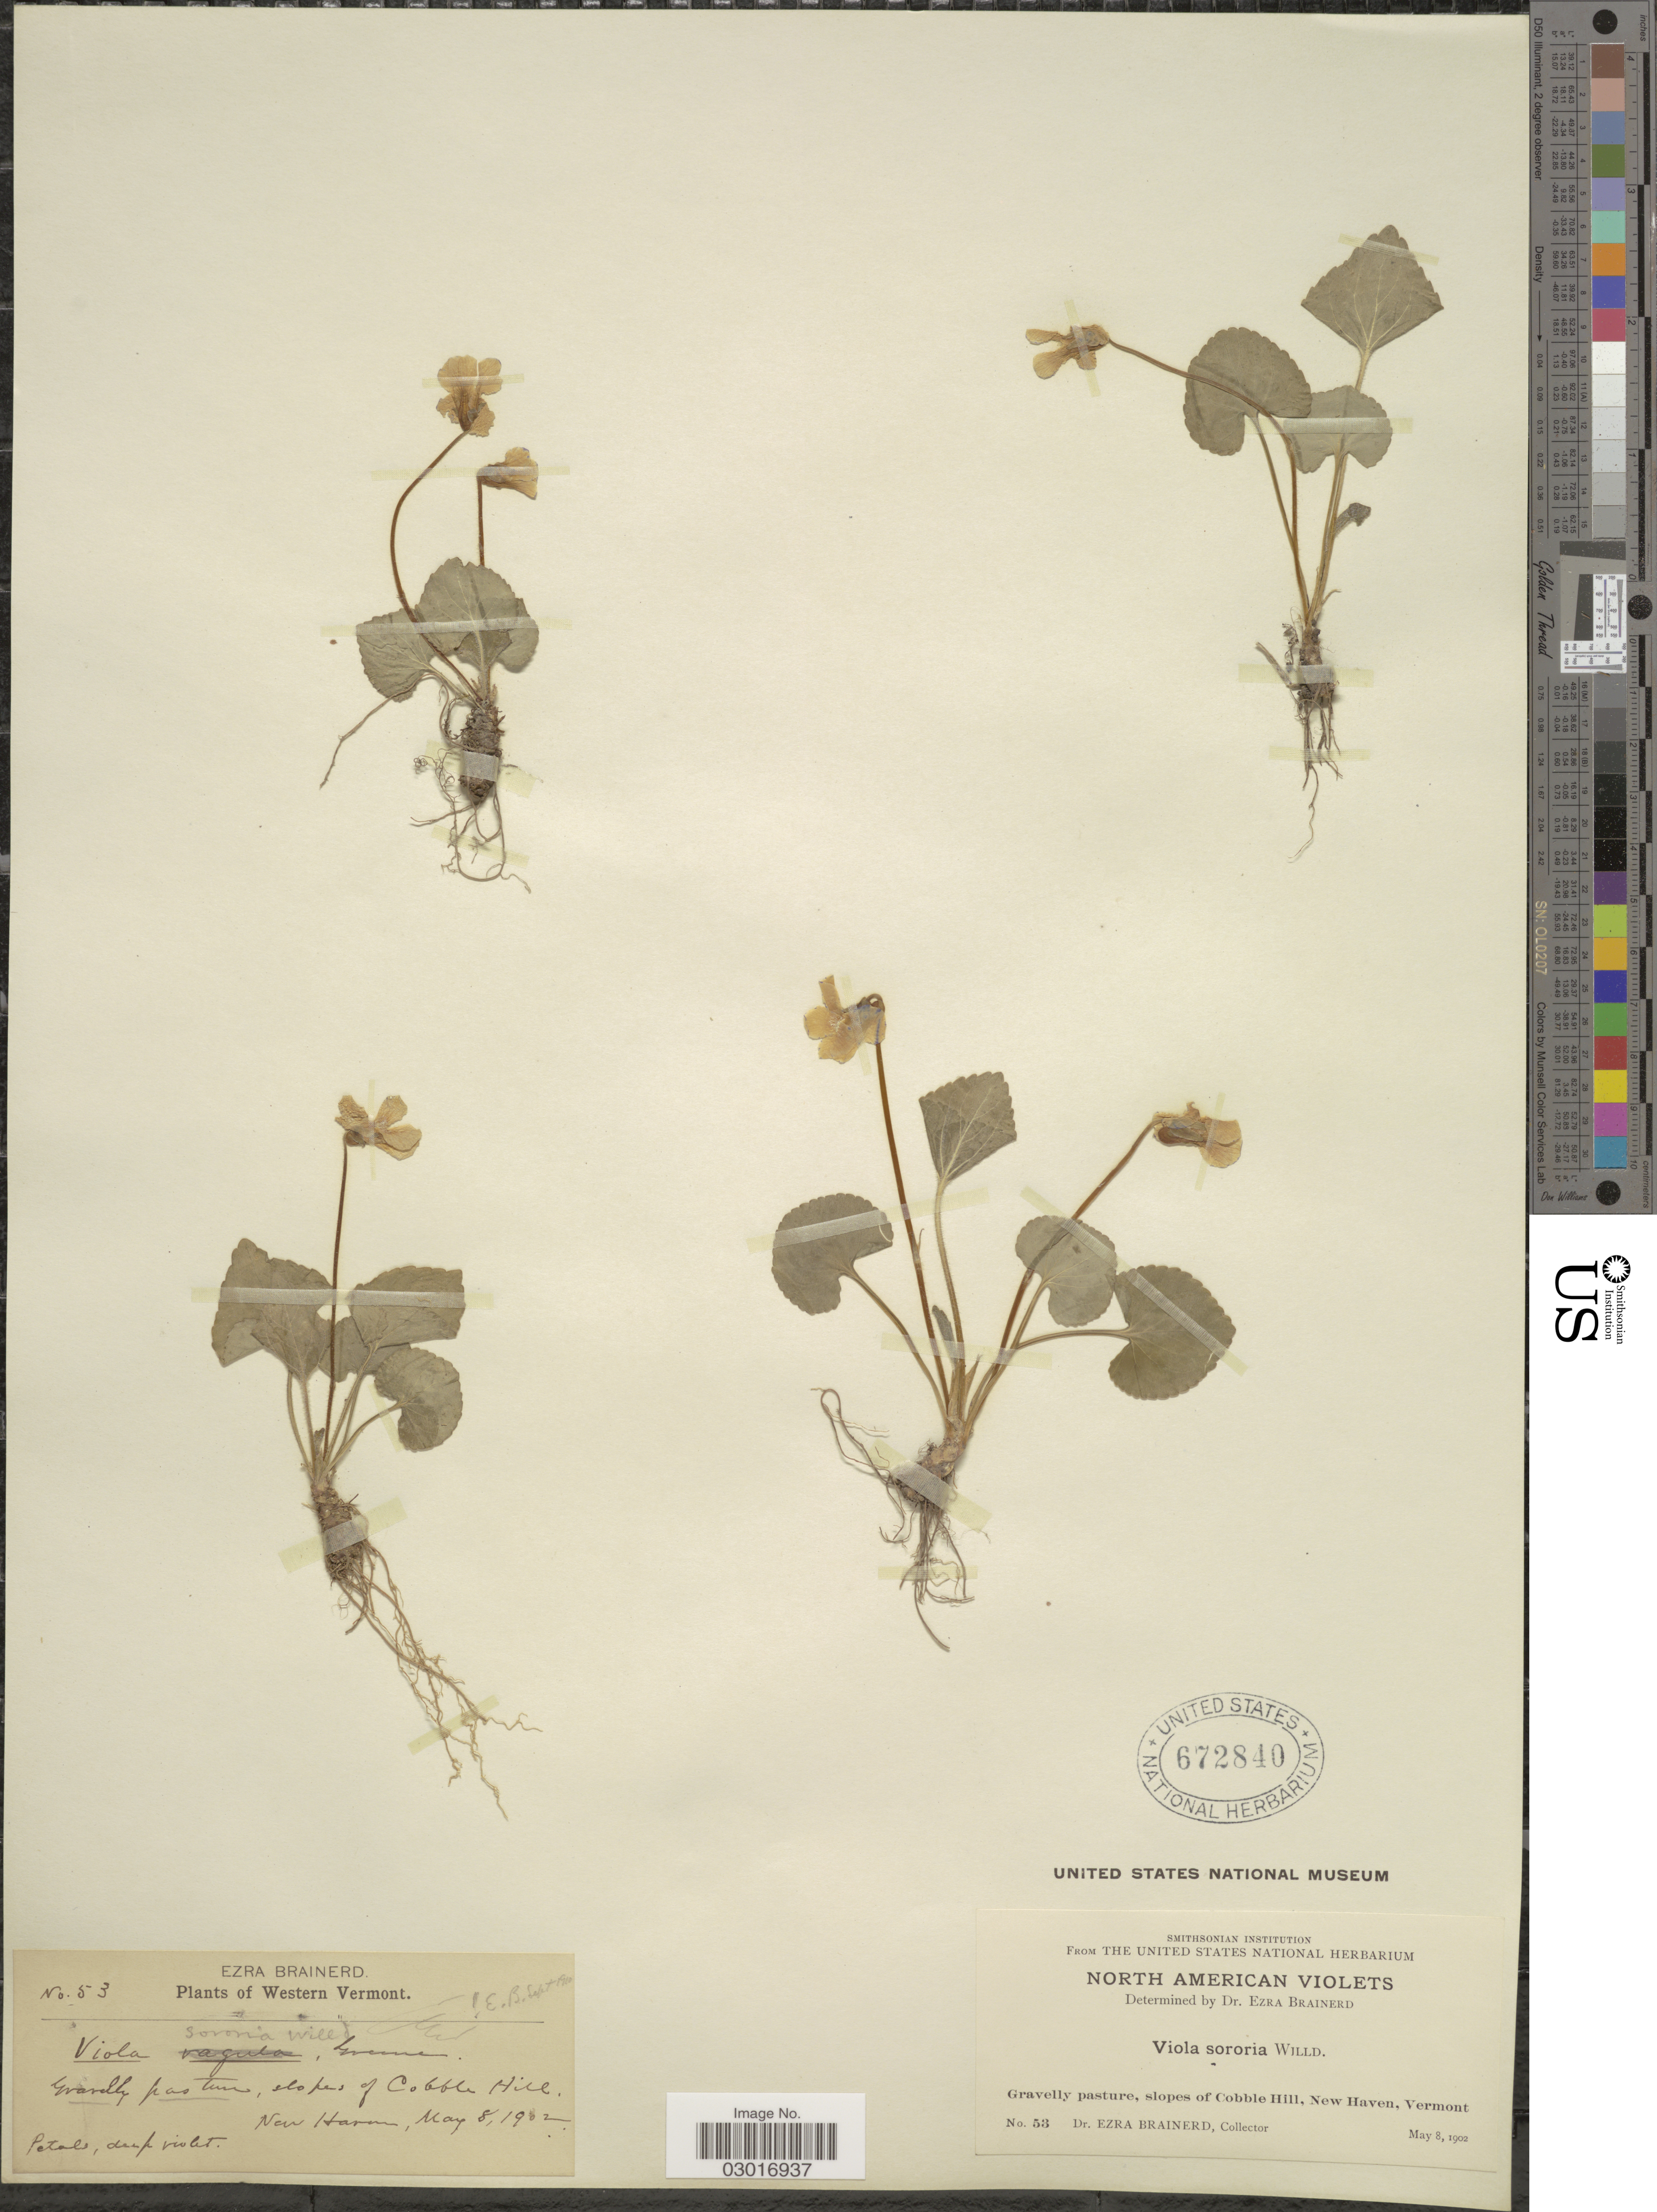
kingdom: Plantae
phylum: Tracheophyta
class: Magnoliopsida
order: Malpighiales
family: Violaceae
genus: Viola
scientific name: Viola sororia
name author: Willd.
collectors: E. Brainerd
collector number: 53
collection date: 1902-05-08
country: United States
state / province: Vermont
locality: Gravelly pasture, slopes of Cobble Hill, New Haven.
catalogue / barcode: US 672840